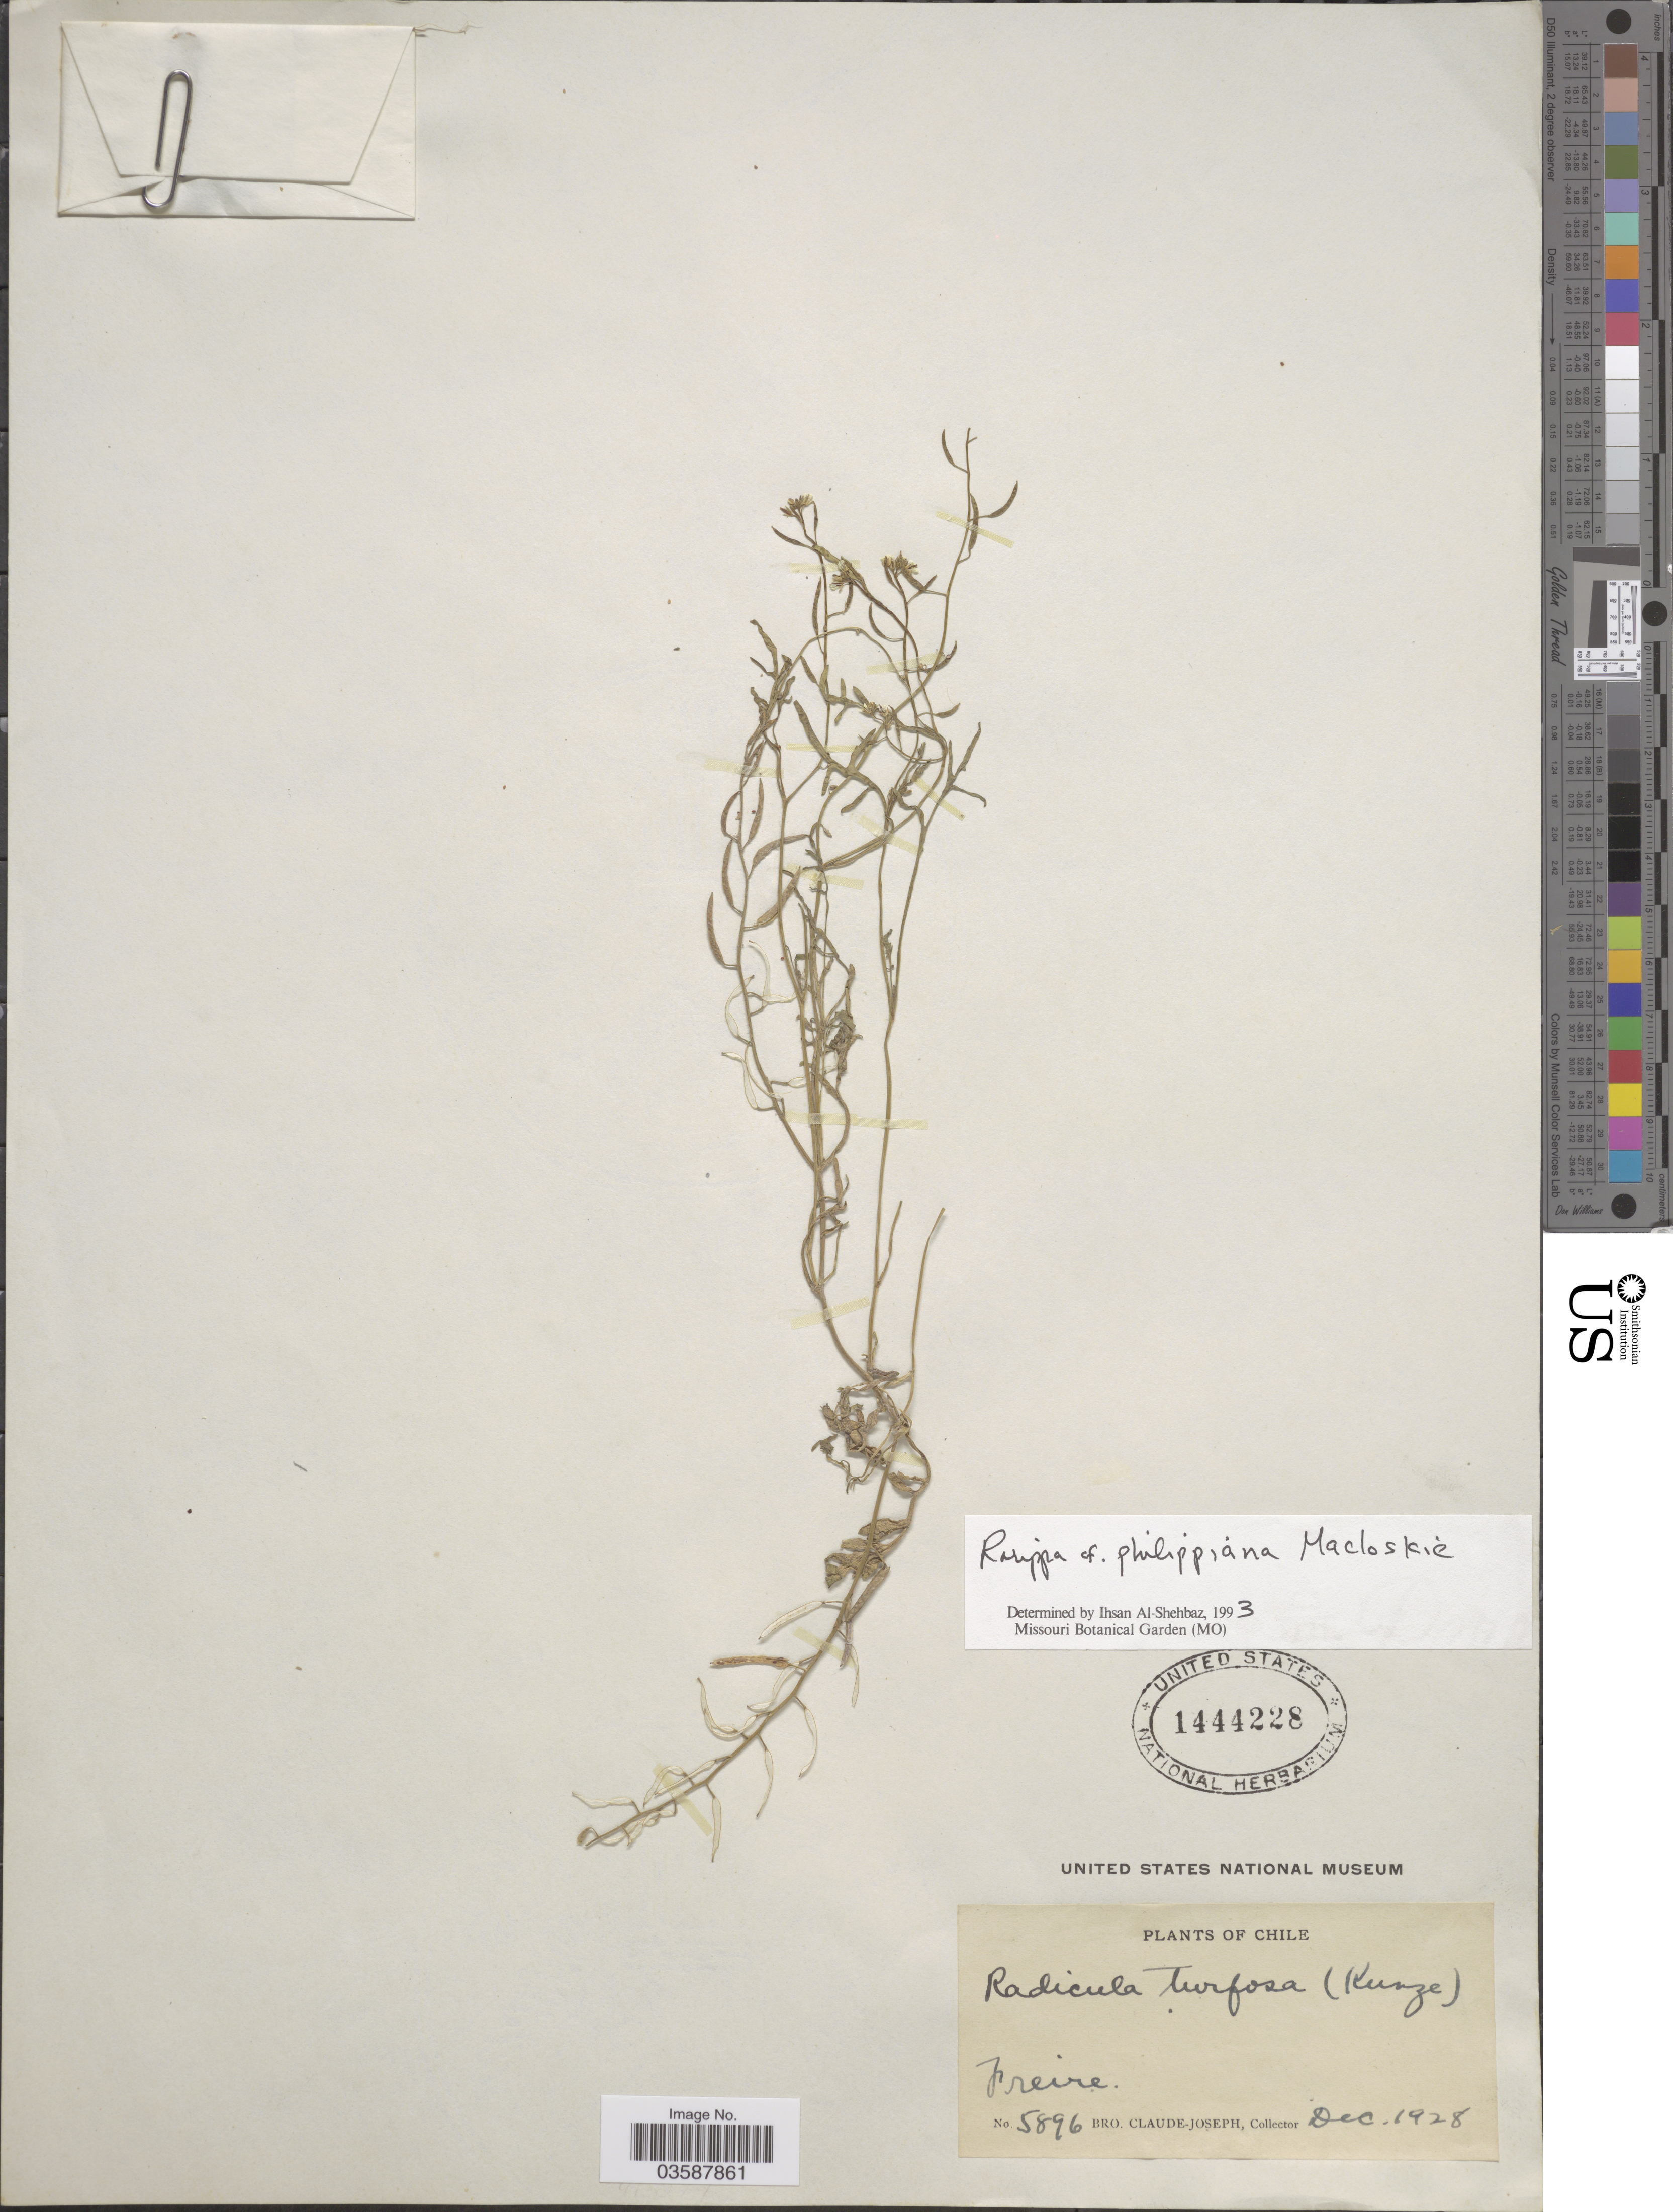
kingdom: Plantae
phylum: Tracheophyta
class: Magnoliopsida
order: Brassicales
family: Brassicaceae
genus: Rorippa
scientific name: Rorippa philippiana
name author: Macloskie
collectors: Bro. Claude-Joseph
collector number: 5896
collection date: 1928-12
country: Chile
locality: Freire.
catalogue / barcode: US 1444228